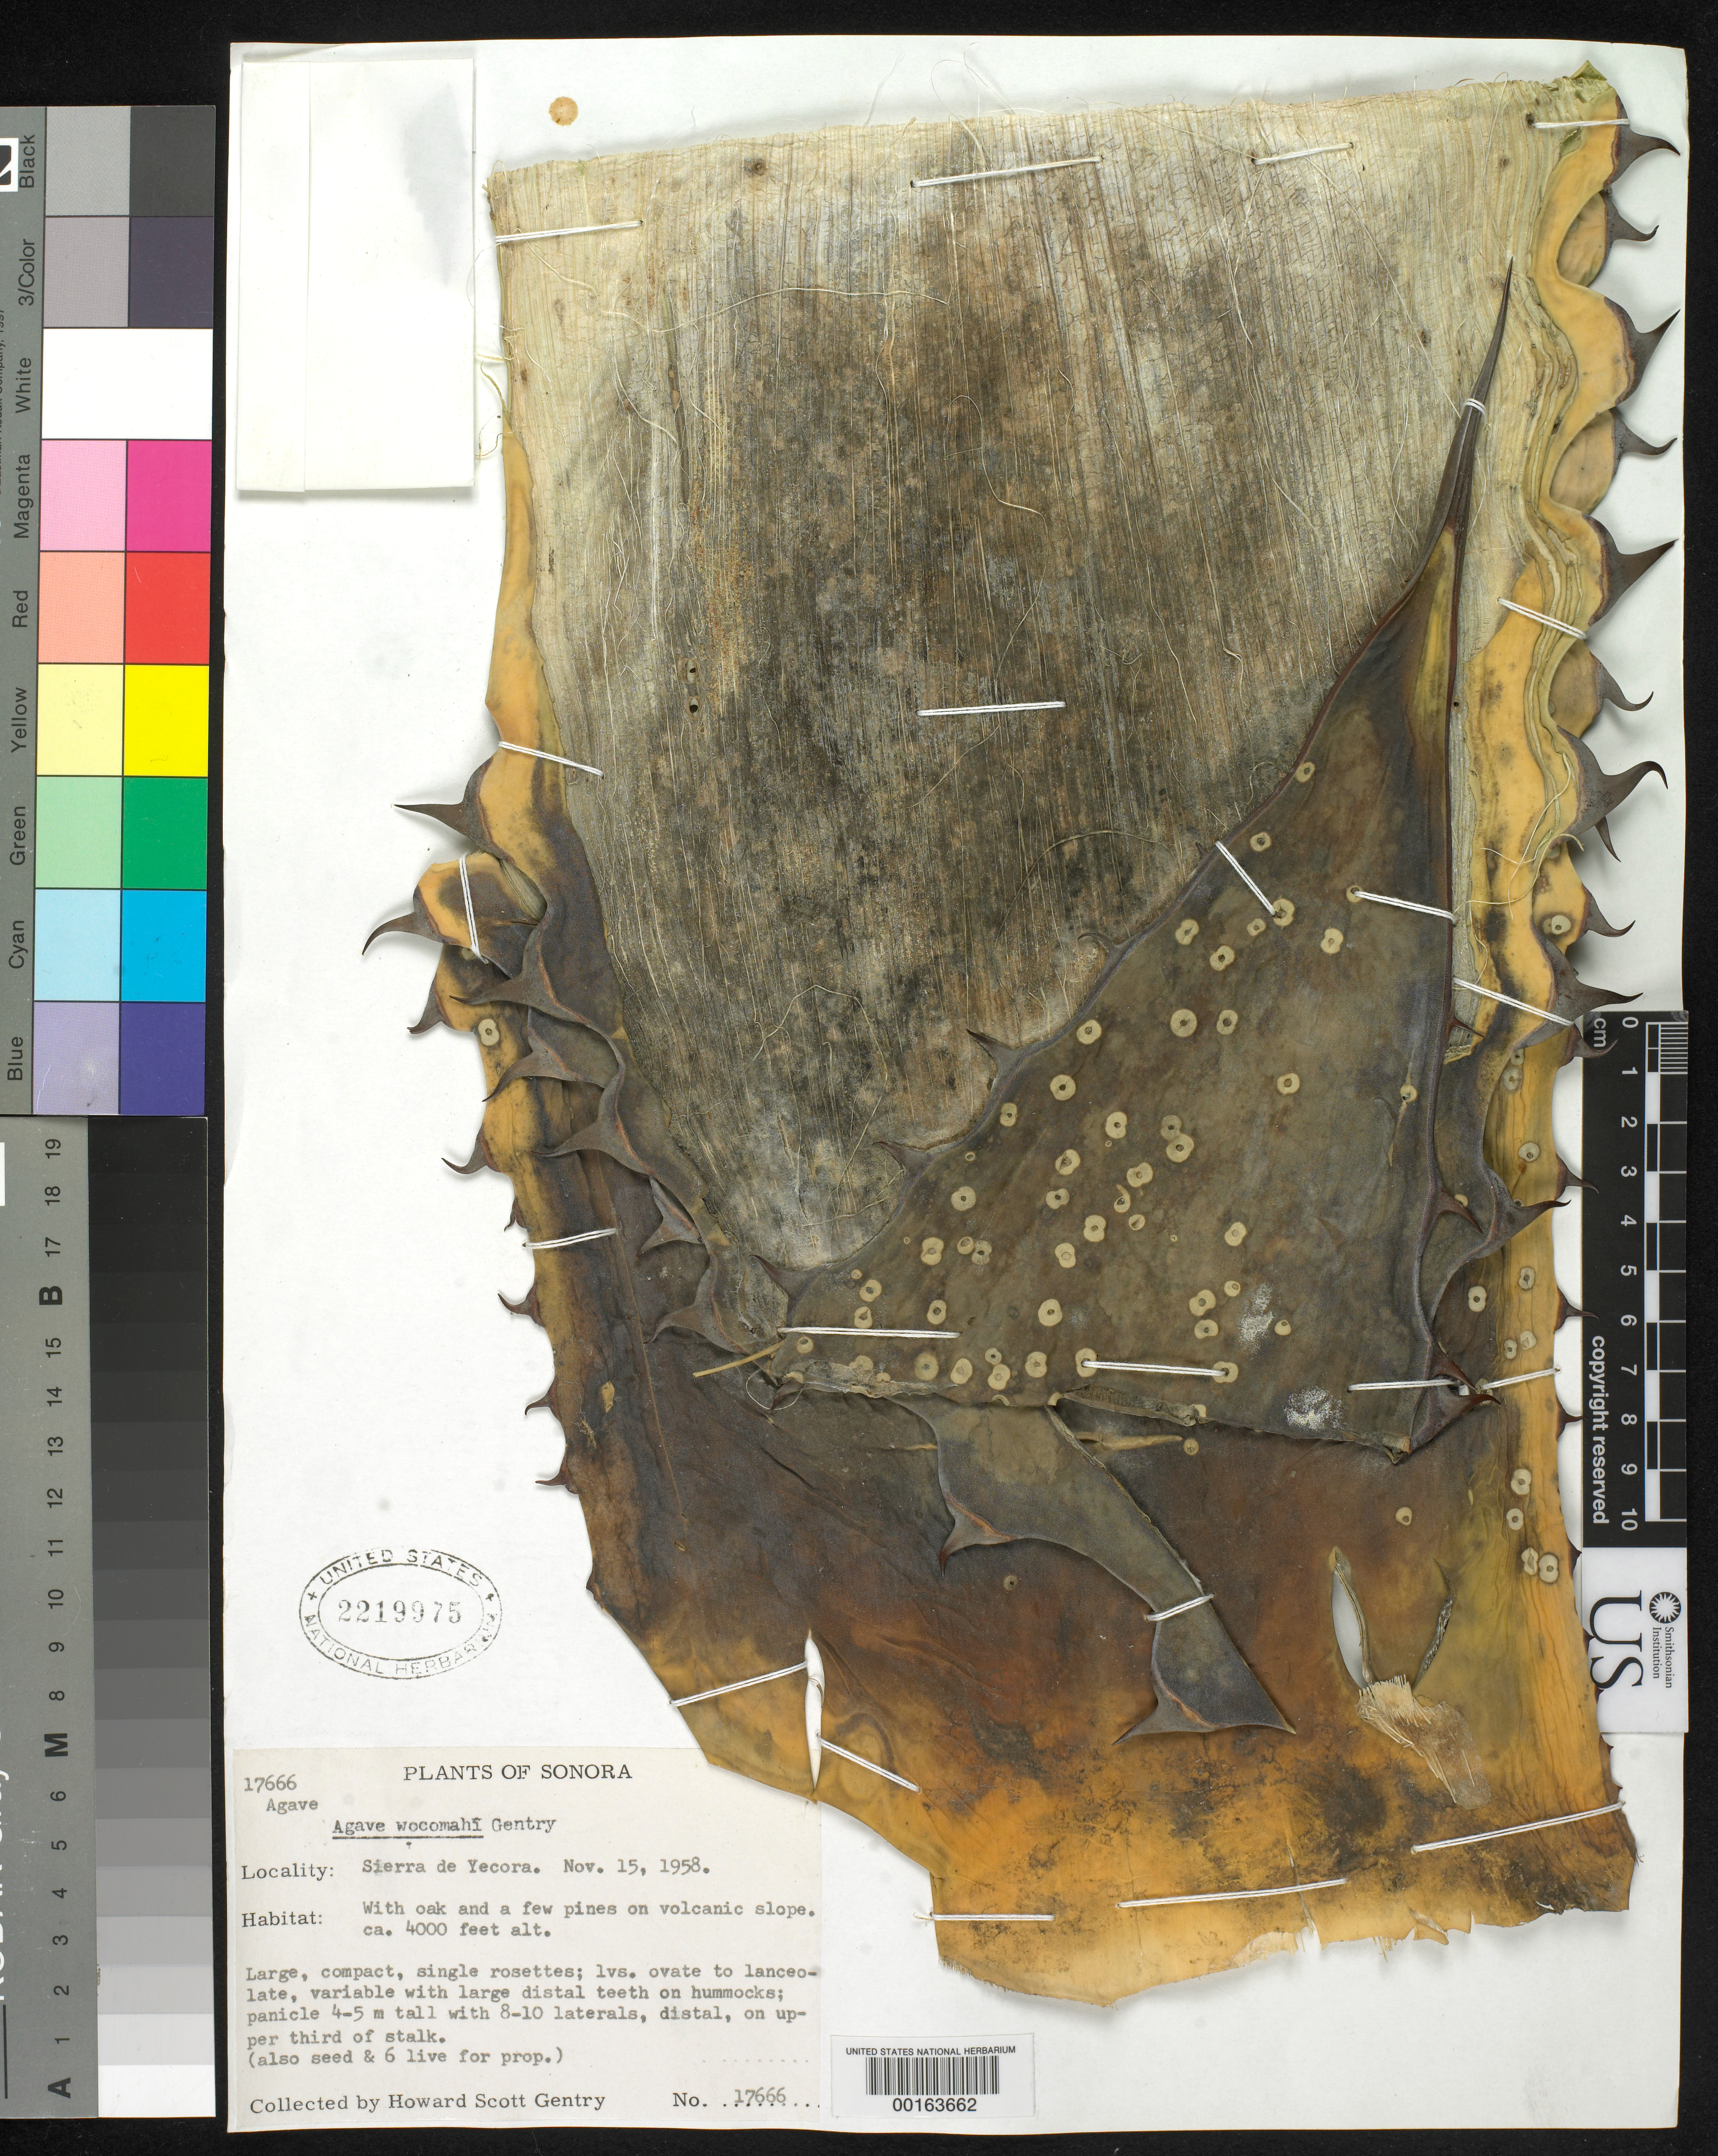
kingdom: Plantae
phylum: Tracheophyta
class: Liliopsida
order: Asparagales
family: Asparagaceae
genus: Agave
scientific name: Agave wocomahi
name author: Gentry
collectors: H. S. Gentry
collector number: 17666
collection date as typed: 15 Nov 1958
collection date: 1958-11-15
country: Mexico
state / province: Sonora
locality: Sierra de yecora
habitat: Volcanic slope with oak and pine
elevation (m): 1219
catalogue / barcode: US 2219975